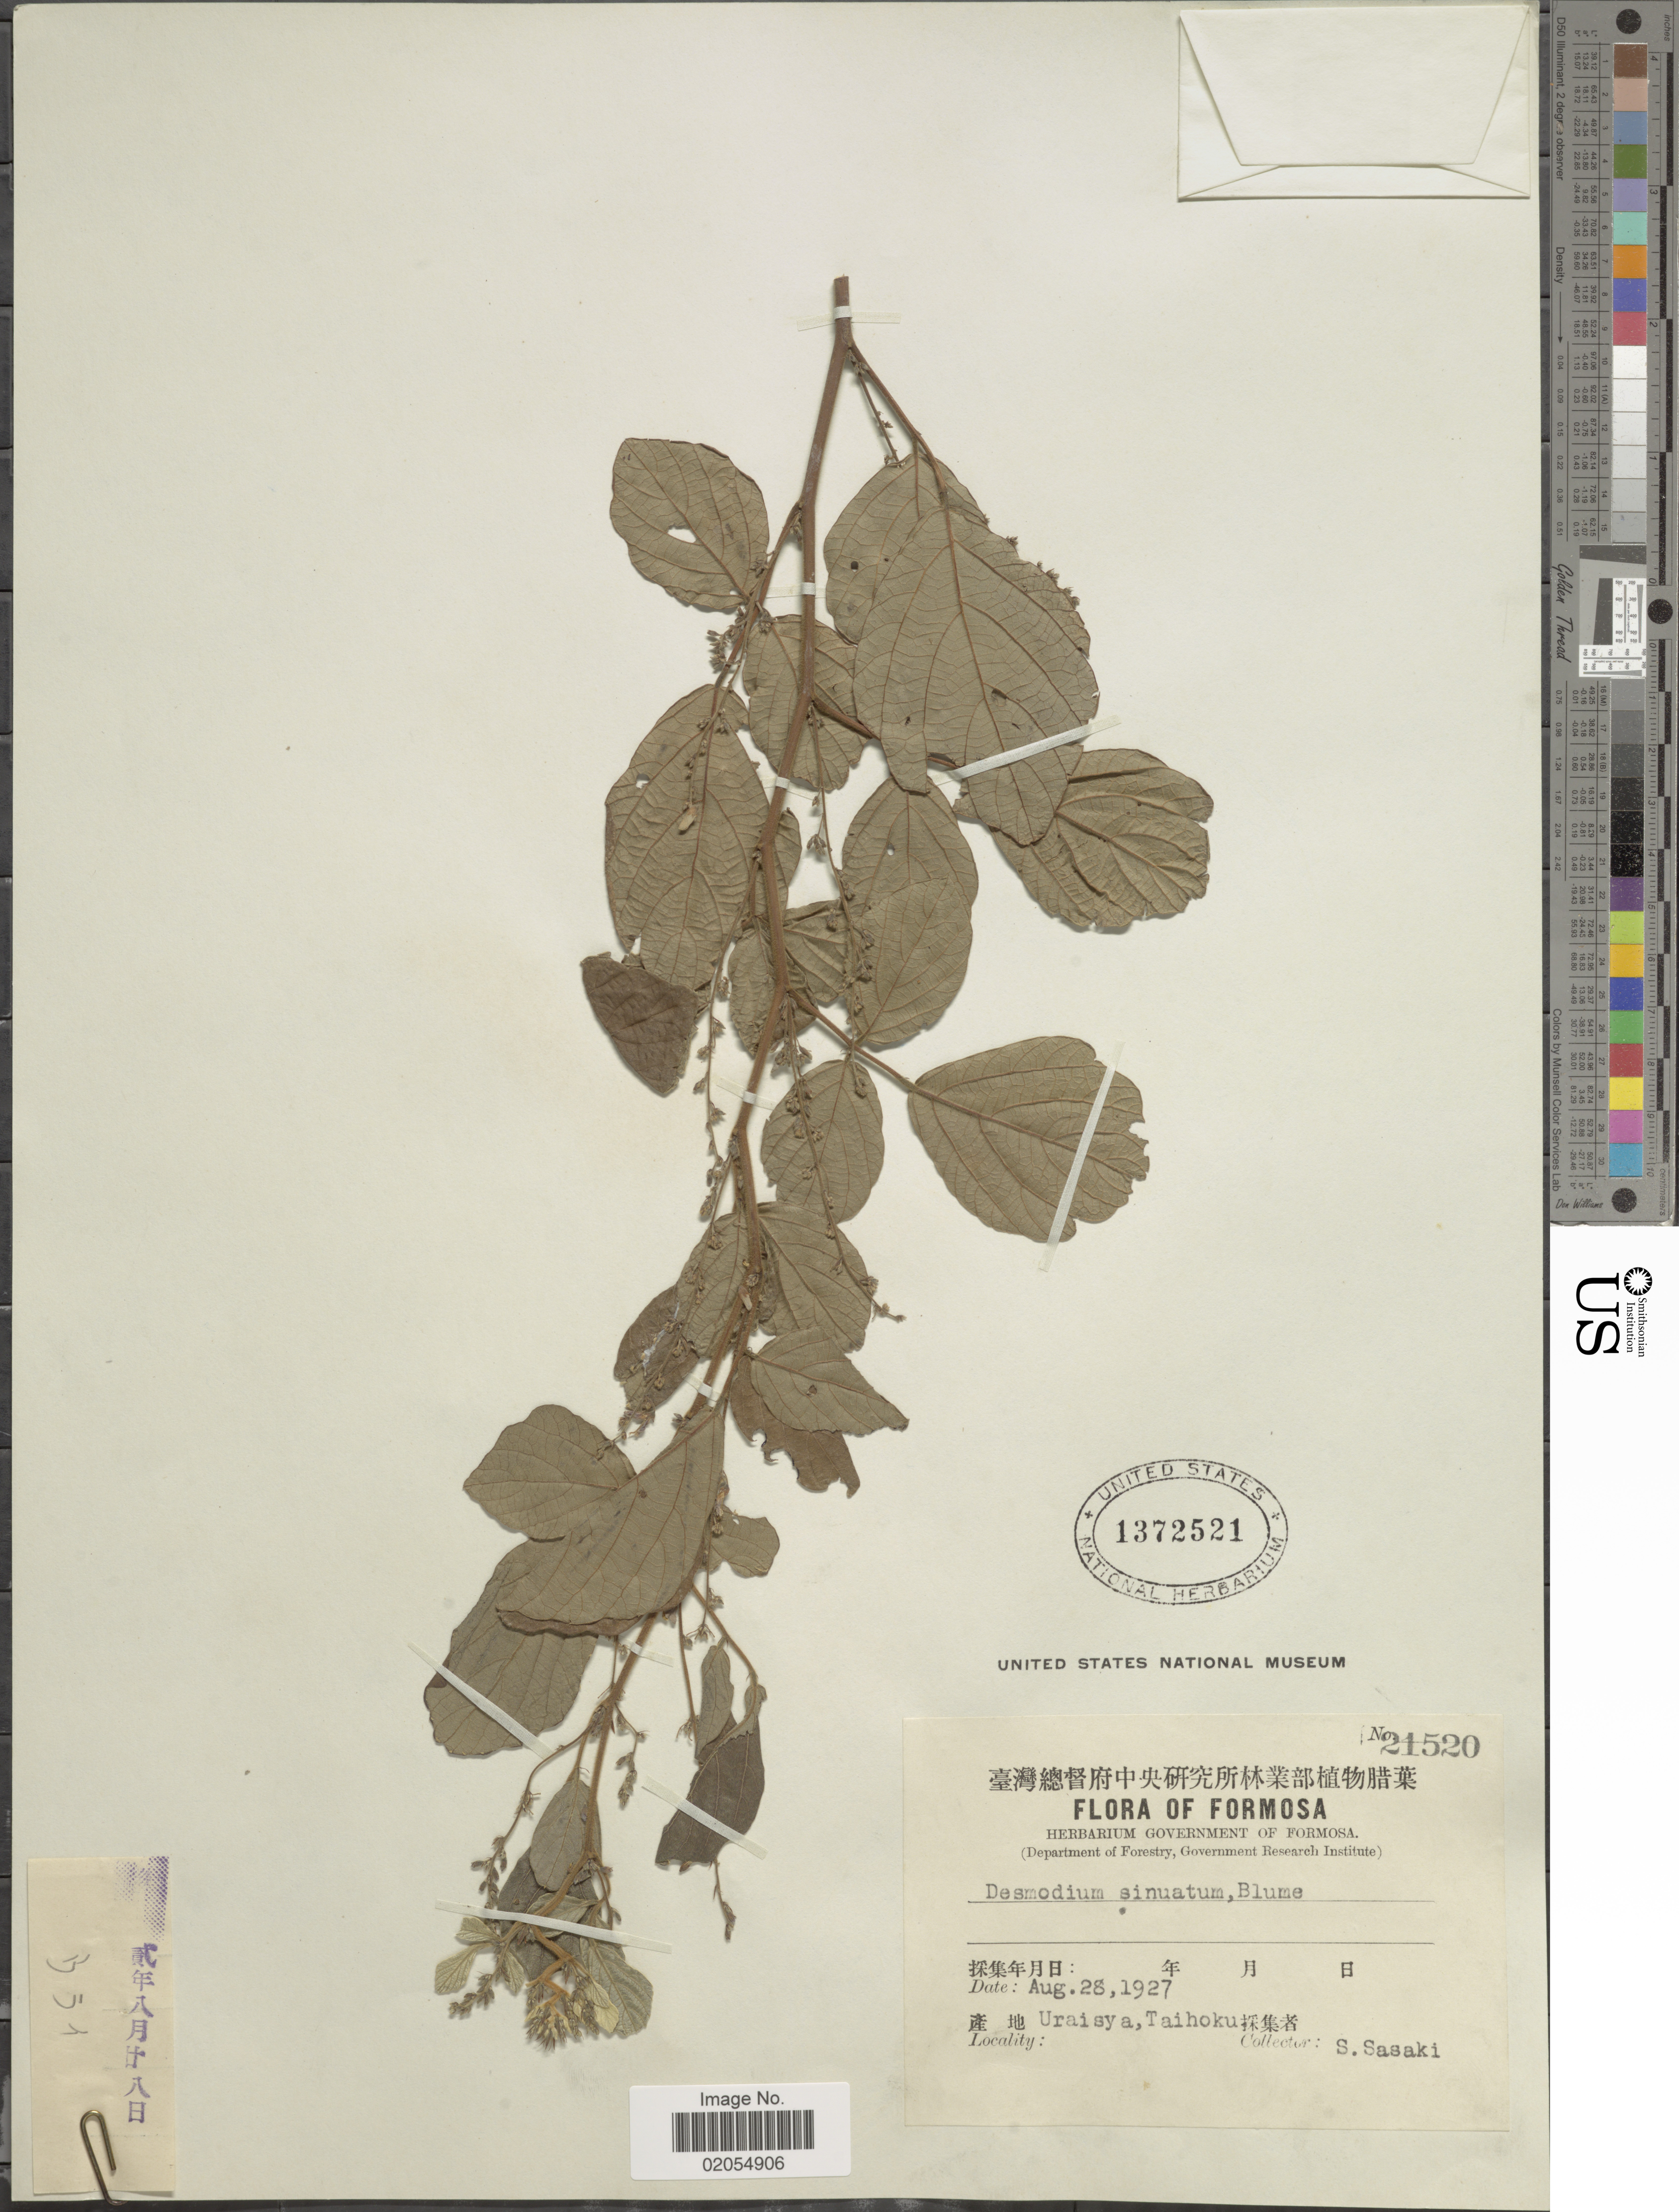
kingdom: Plantae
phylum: Tracheophyta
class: Magnoliopsida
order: Fabales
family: Fabaceae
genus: Puhuaea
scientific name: Puhuaea sequax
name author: (Wall.) H. Ohashi & K. Ohashi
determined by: Strong, Mark T., (BOT), Smithsonian Institution - National Museum of Natural History (UNITED STATES)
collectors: S. Sasaki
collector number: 21520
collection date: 1927-08-28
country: Taiwan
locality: Formosa, Uraisya, Taihoku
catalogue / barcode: US 1372521